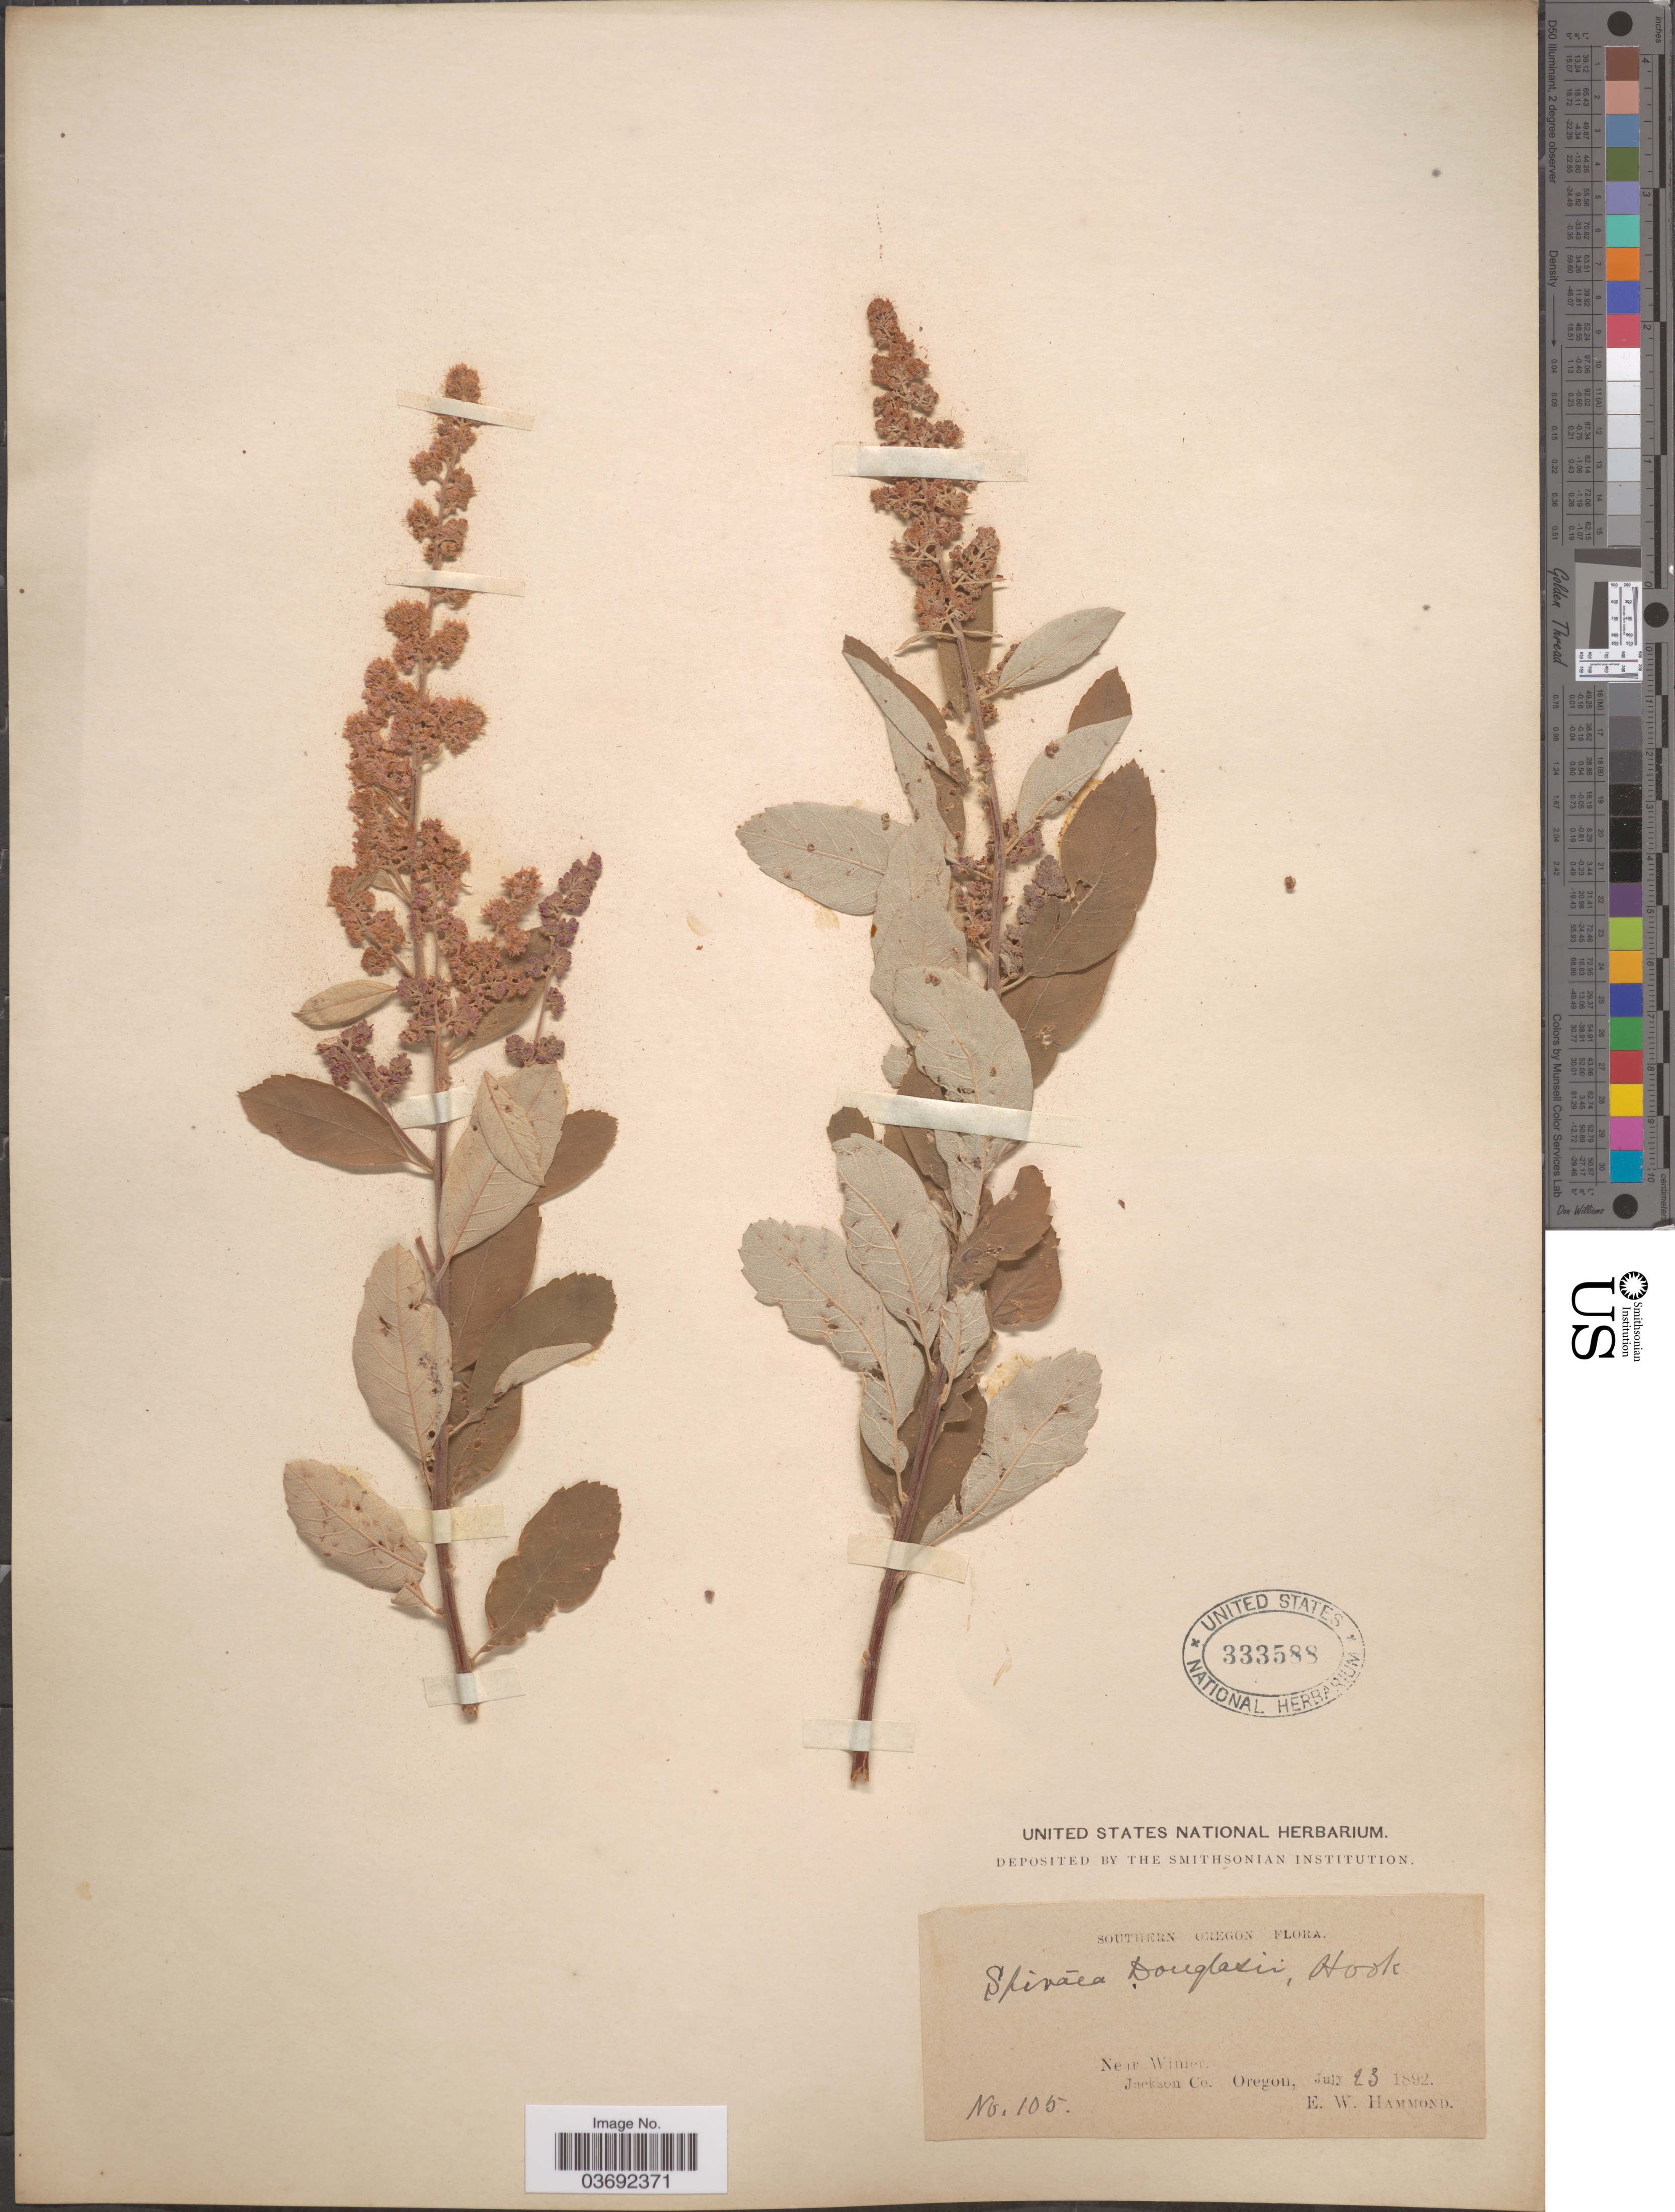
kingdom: Plantae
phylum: Tracheophyta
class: Magnoliopsida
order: Rosales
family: Rosaceae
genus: Spiraea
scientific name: Spiraea douglasii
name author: Hook.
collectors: E. Hammond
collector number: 105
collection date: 1892-07-23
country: United States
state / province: Oregon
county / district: Jackson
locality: Southern Oregon. Near Wimer. Jackson Co.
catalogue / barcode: US 333588